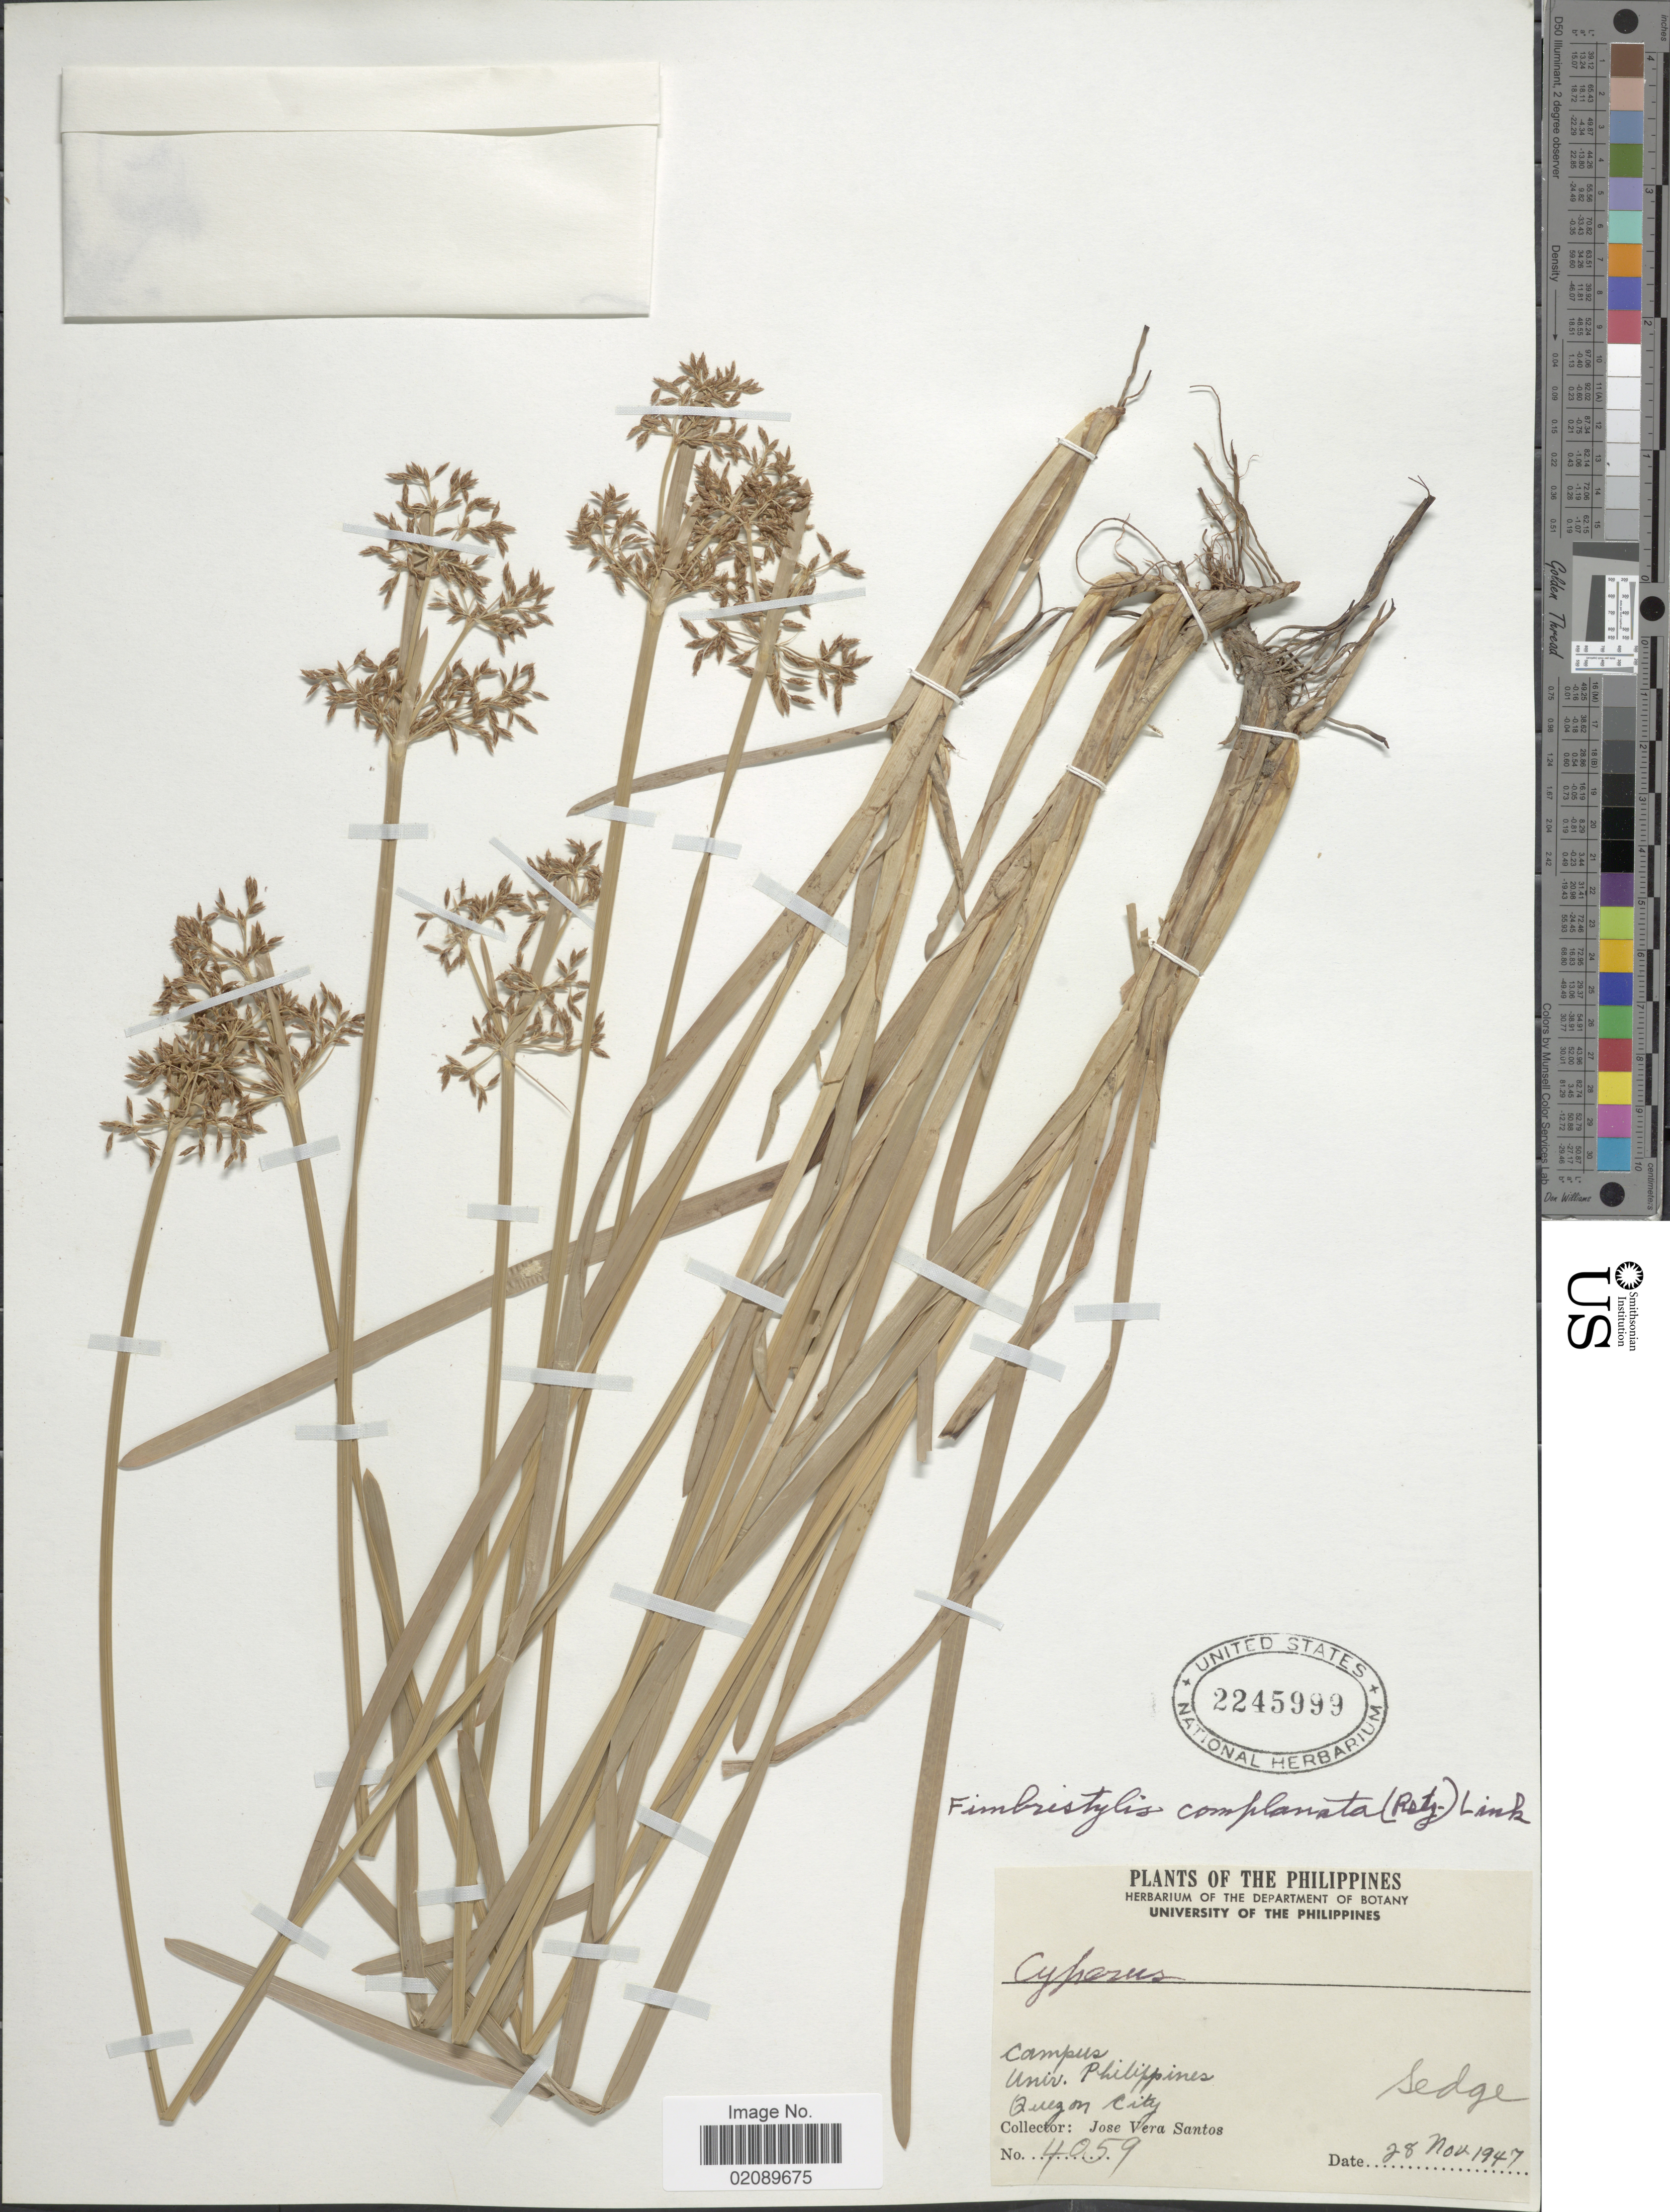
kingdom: Plantae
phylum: Tracheophyta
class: Liliopsida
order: Poales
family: Cyperaceae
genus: Fimbristylis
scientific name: Fimbristylis complanata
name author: (Retz.) Link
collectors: J. Santos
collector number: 4059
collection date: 1947-11-28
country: Philippines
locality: Campus Univ. Philippines, Quezon City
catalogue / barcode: US 2245999